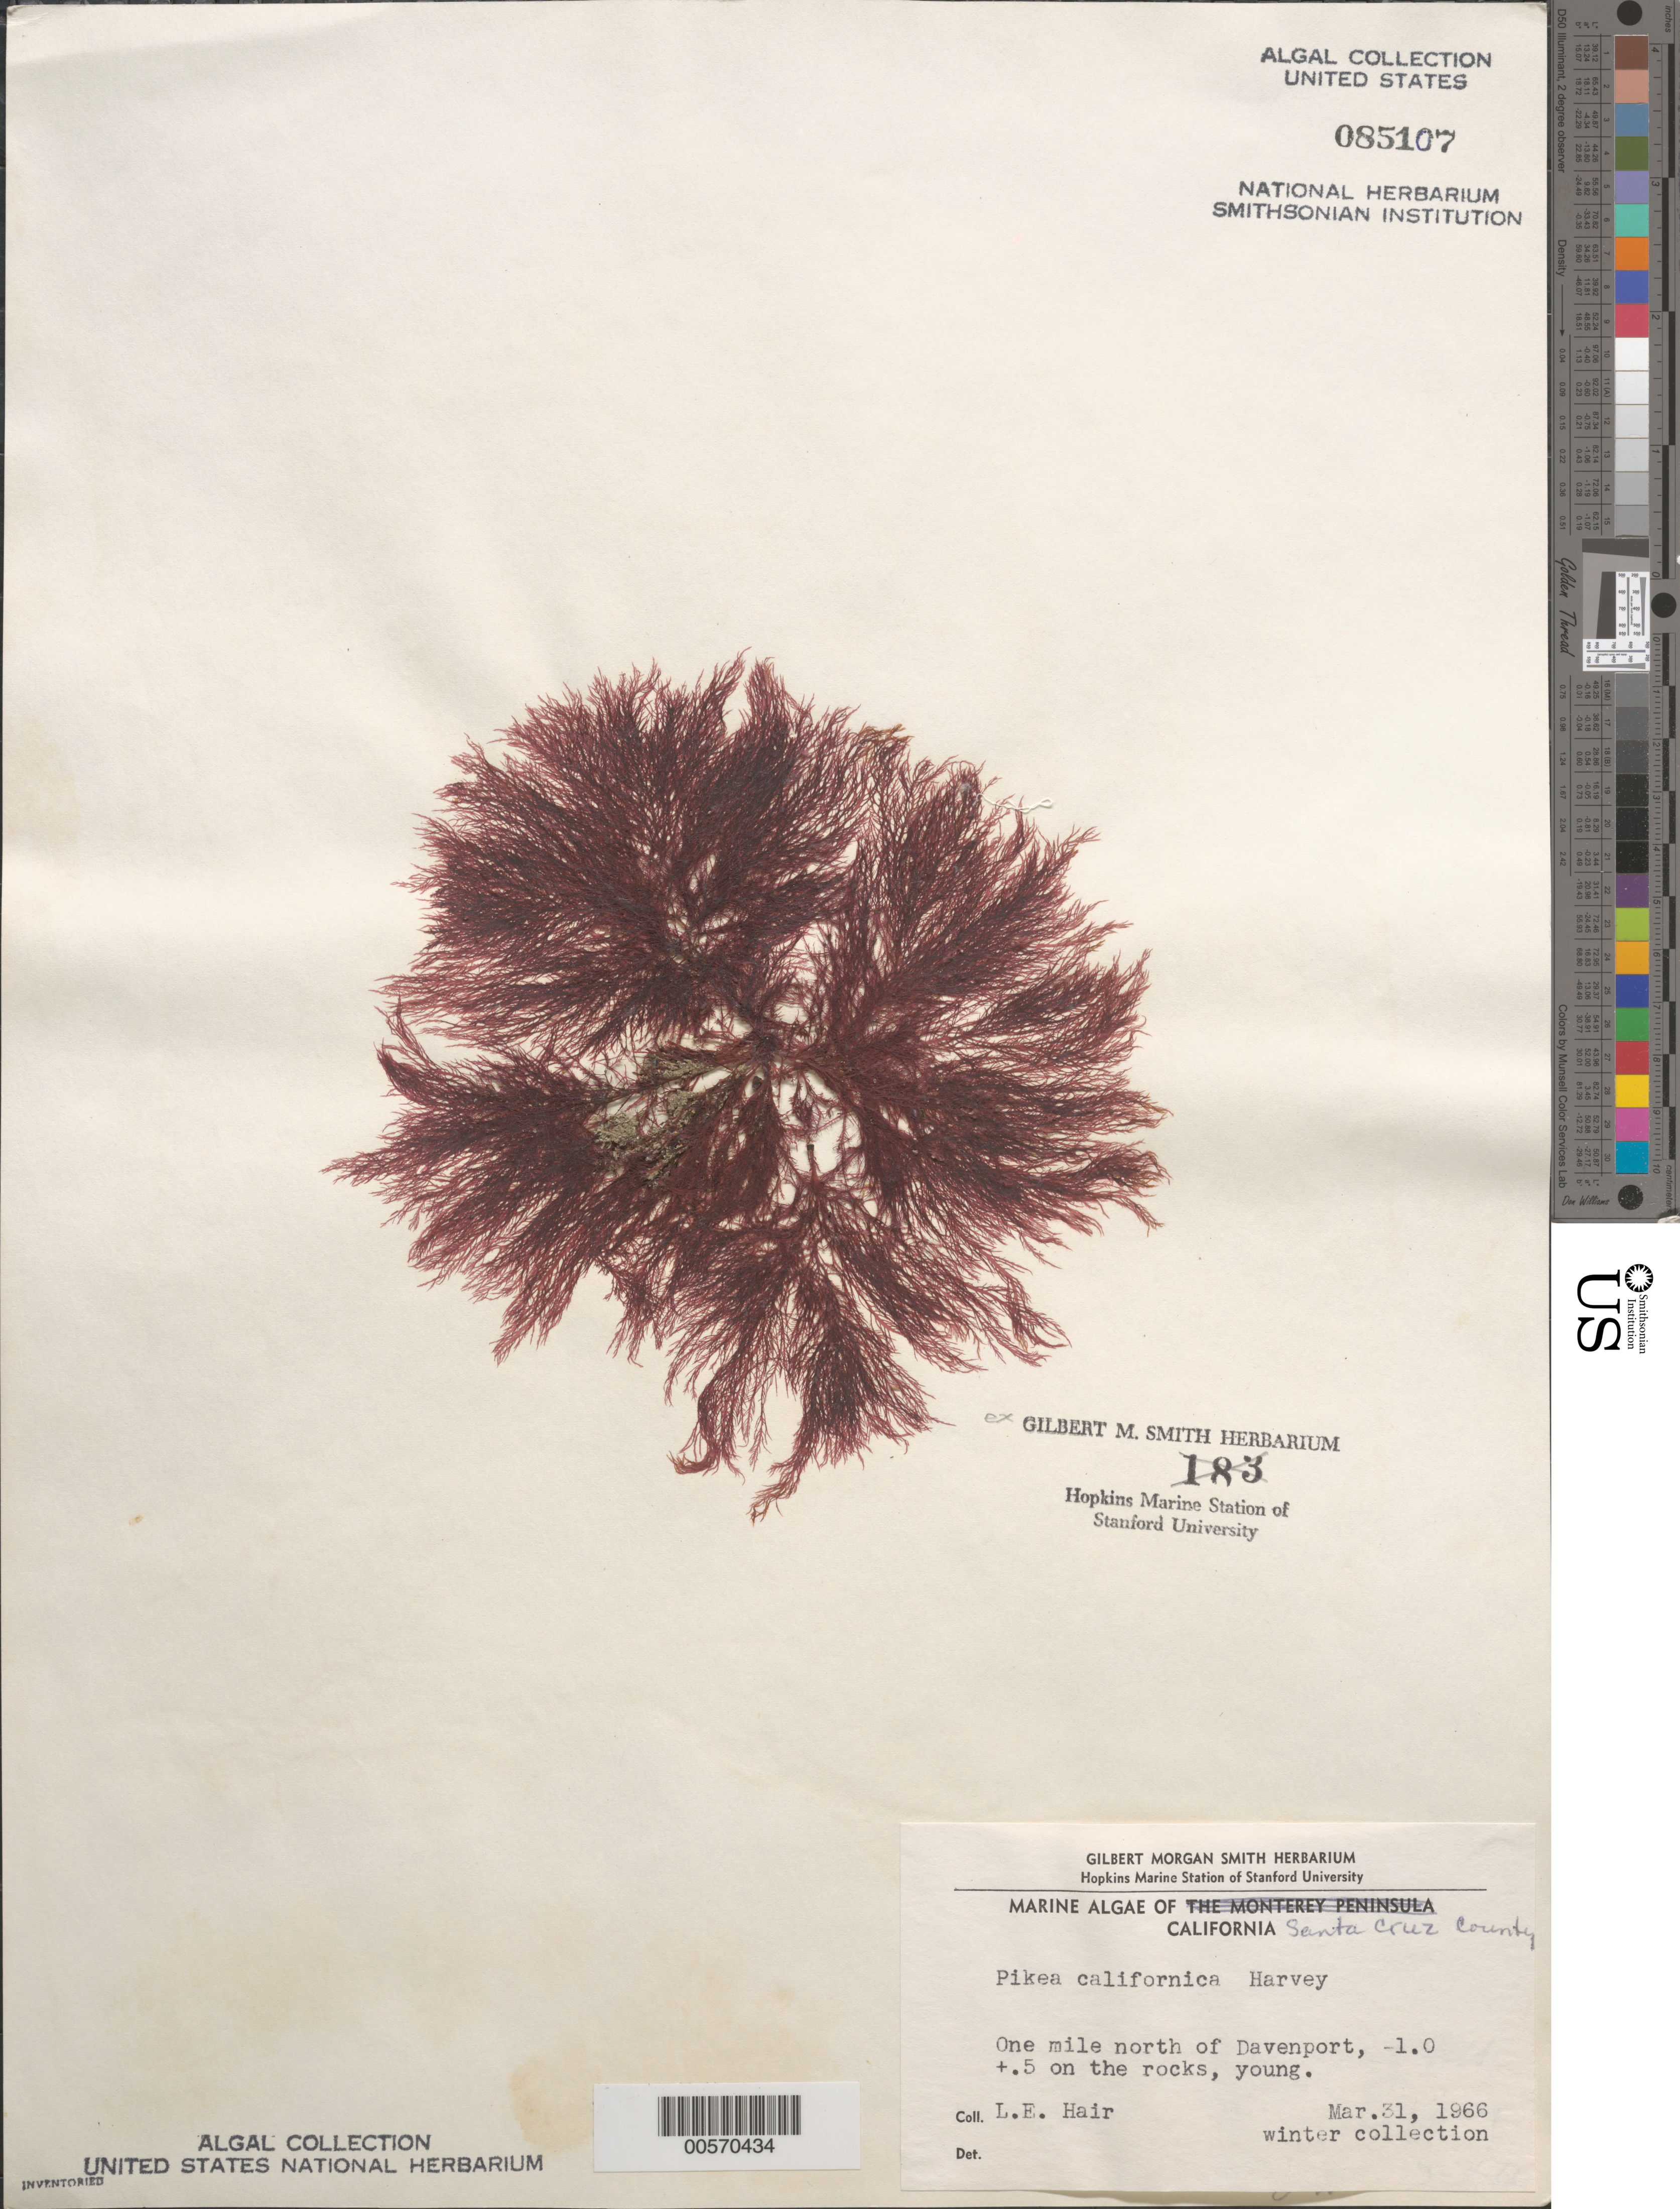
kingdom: Plantae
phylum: Rhodophyta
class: Florideophyceae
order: Gigartinales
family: Dumontiaceae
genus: Pikea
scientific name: Pikea californica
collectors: L. Hair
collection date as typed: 31 Mar 1966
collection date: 1966-03-31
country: United States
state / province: California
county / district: Santa Cruz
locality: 1 mile north of Davenport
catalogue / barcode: US 85107